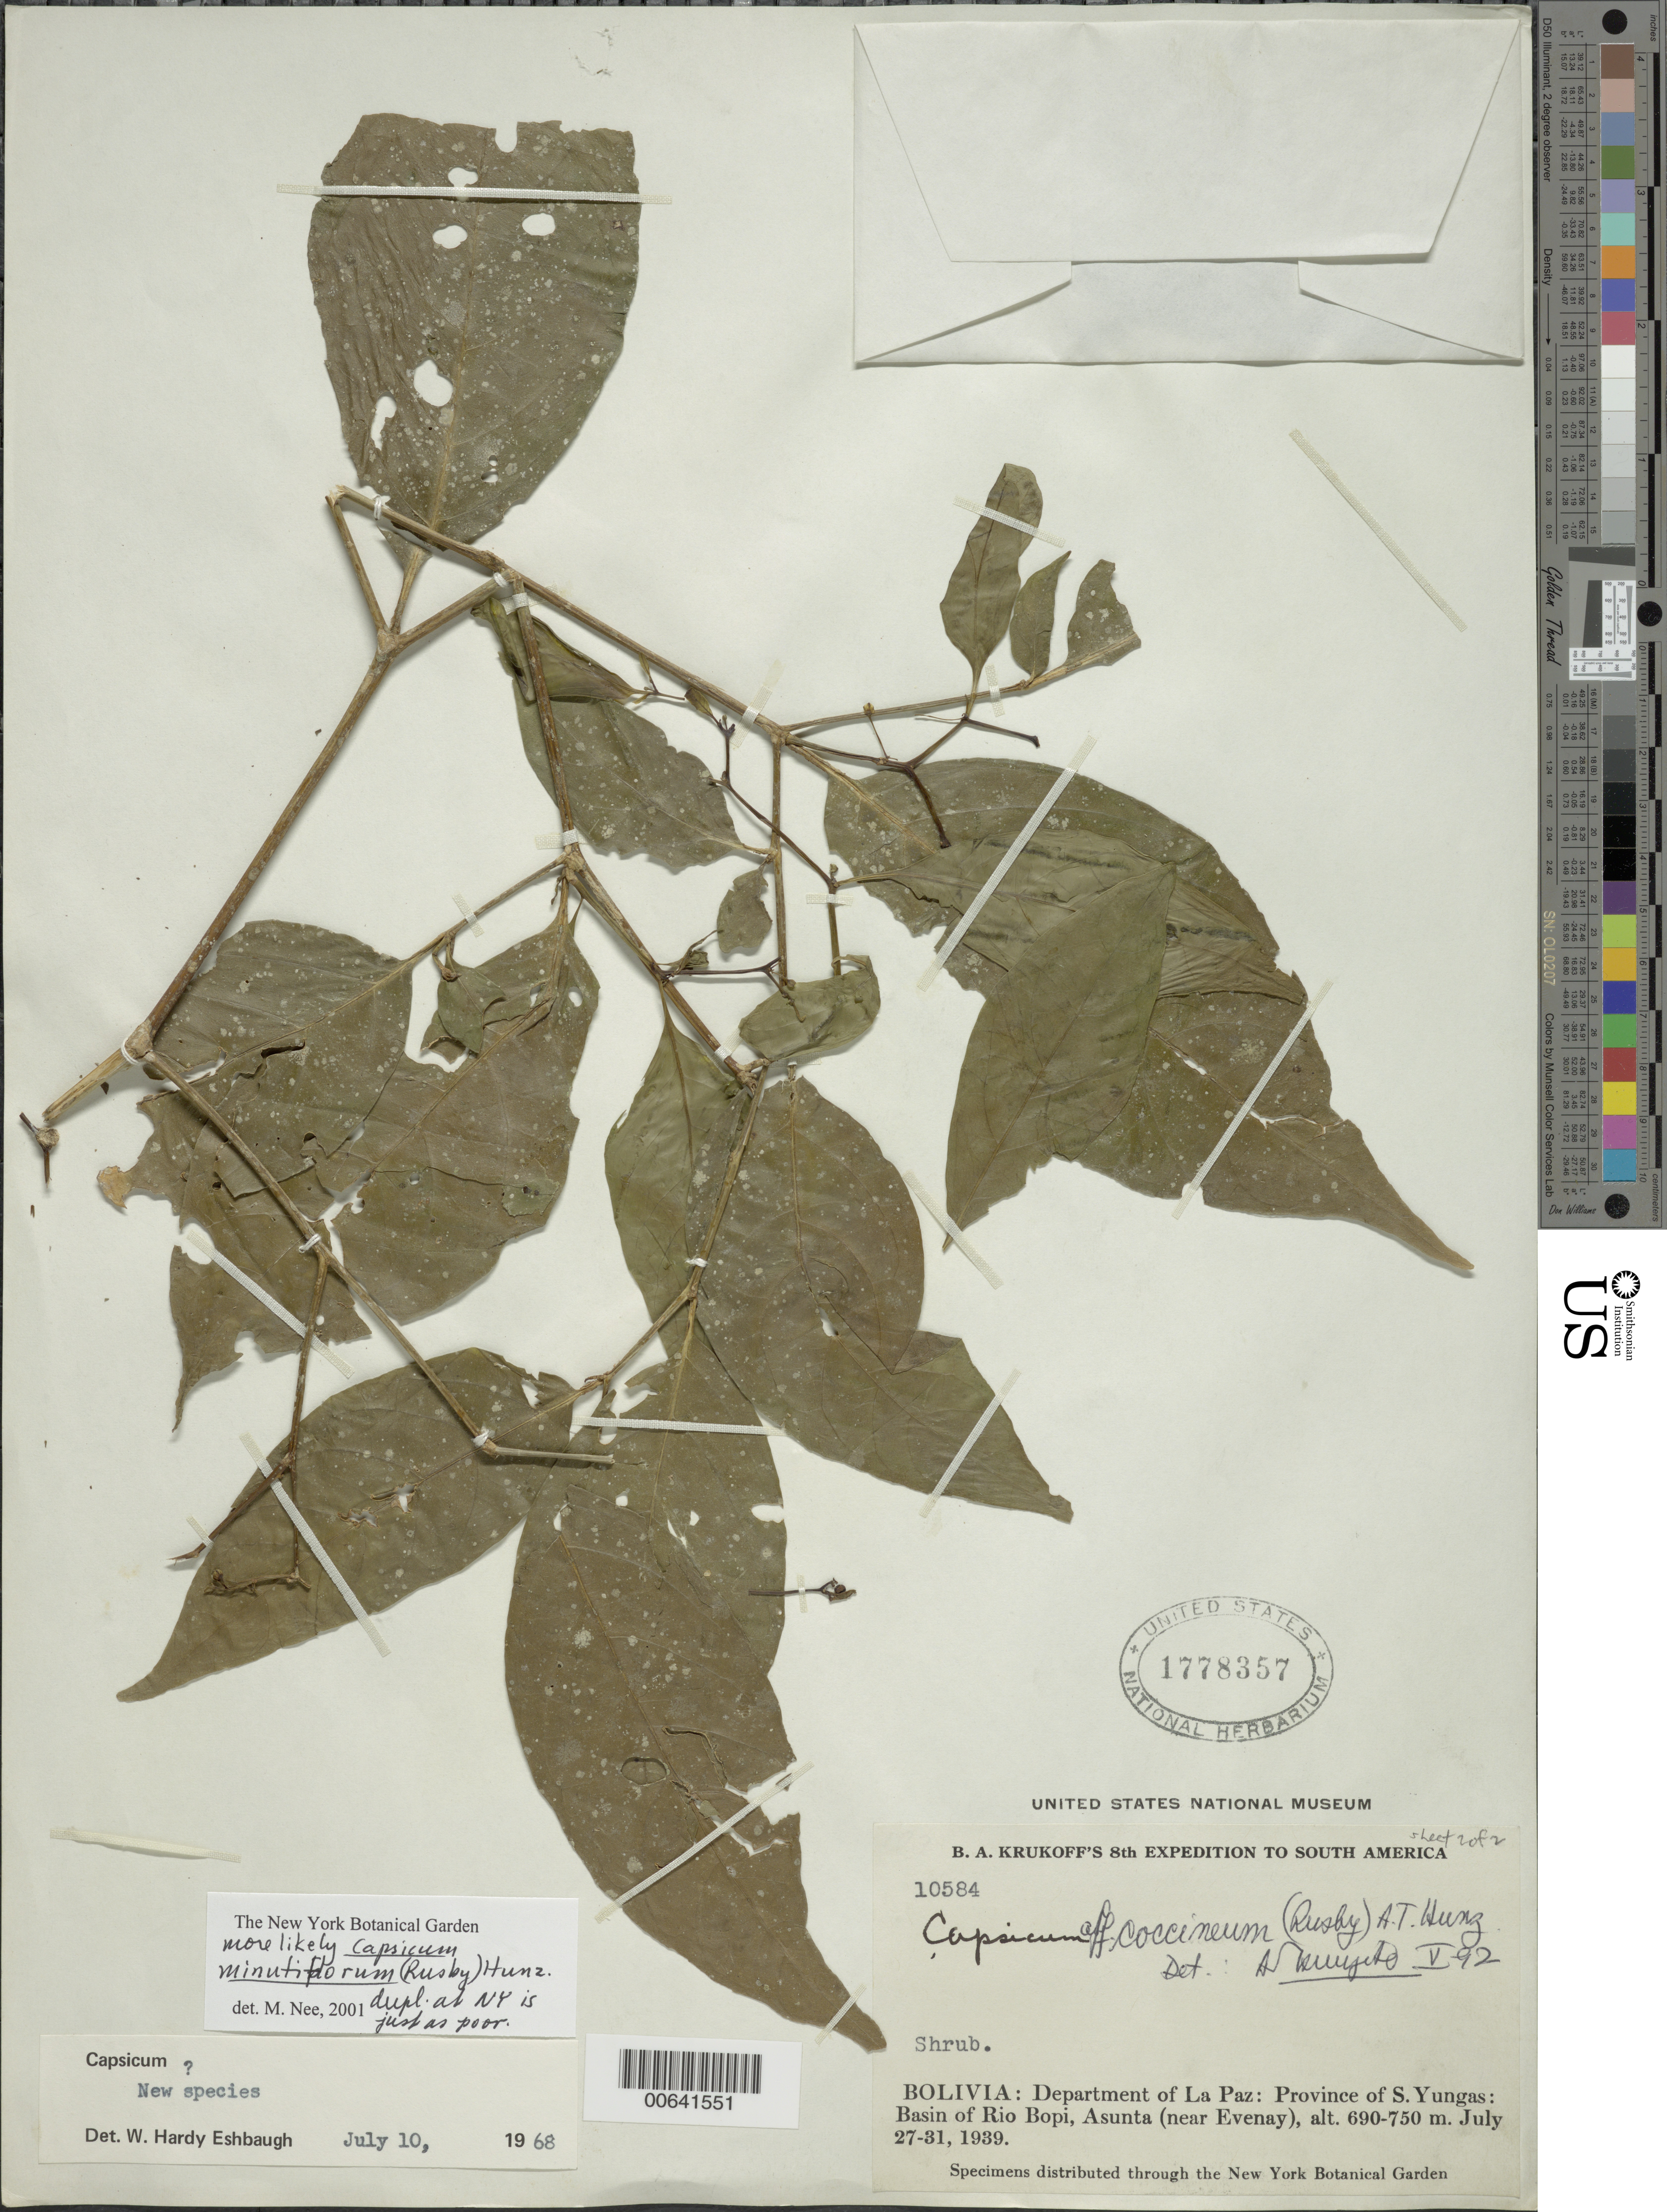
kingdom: Plantae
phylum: Tracheophyta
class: Magnoliopsida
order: Solanales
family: Solanaceae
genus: Capsicum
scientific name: Capsicum minutiflorum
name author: (Rusby) Hunz.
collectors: B. A. Krukoff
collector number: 10584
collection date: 1939-07-27/1939-07-31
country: Bolivia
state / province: La Paz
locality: Department of La Paz: Province of S. Yungas: Basin of Rio Bopi, Asunta (near Evenay).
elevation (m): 690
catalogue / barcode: US 1778357